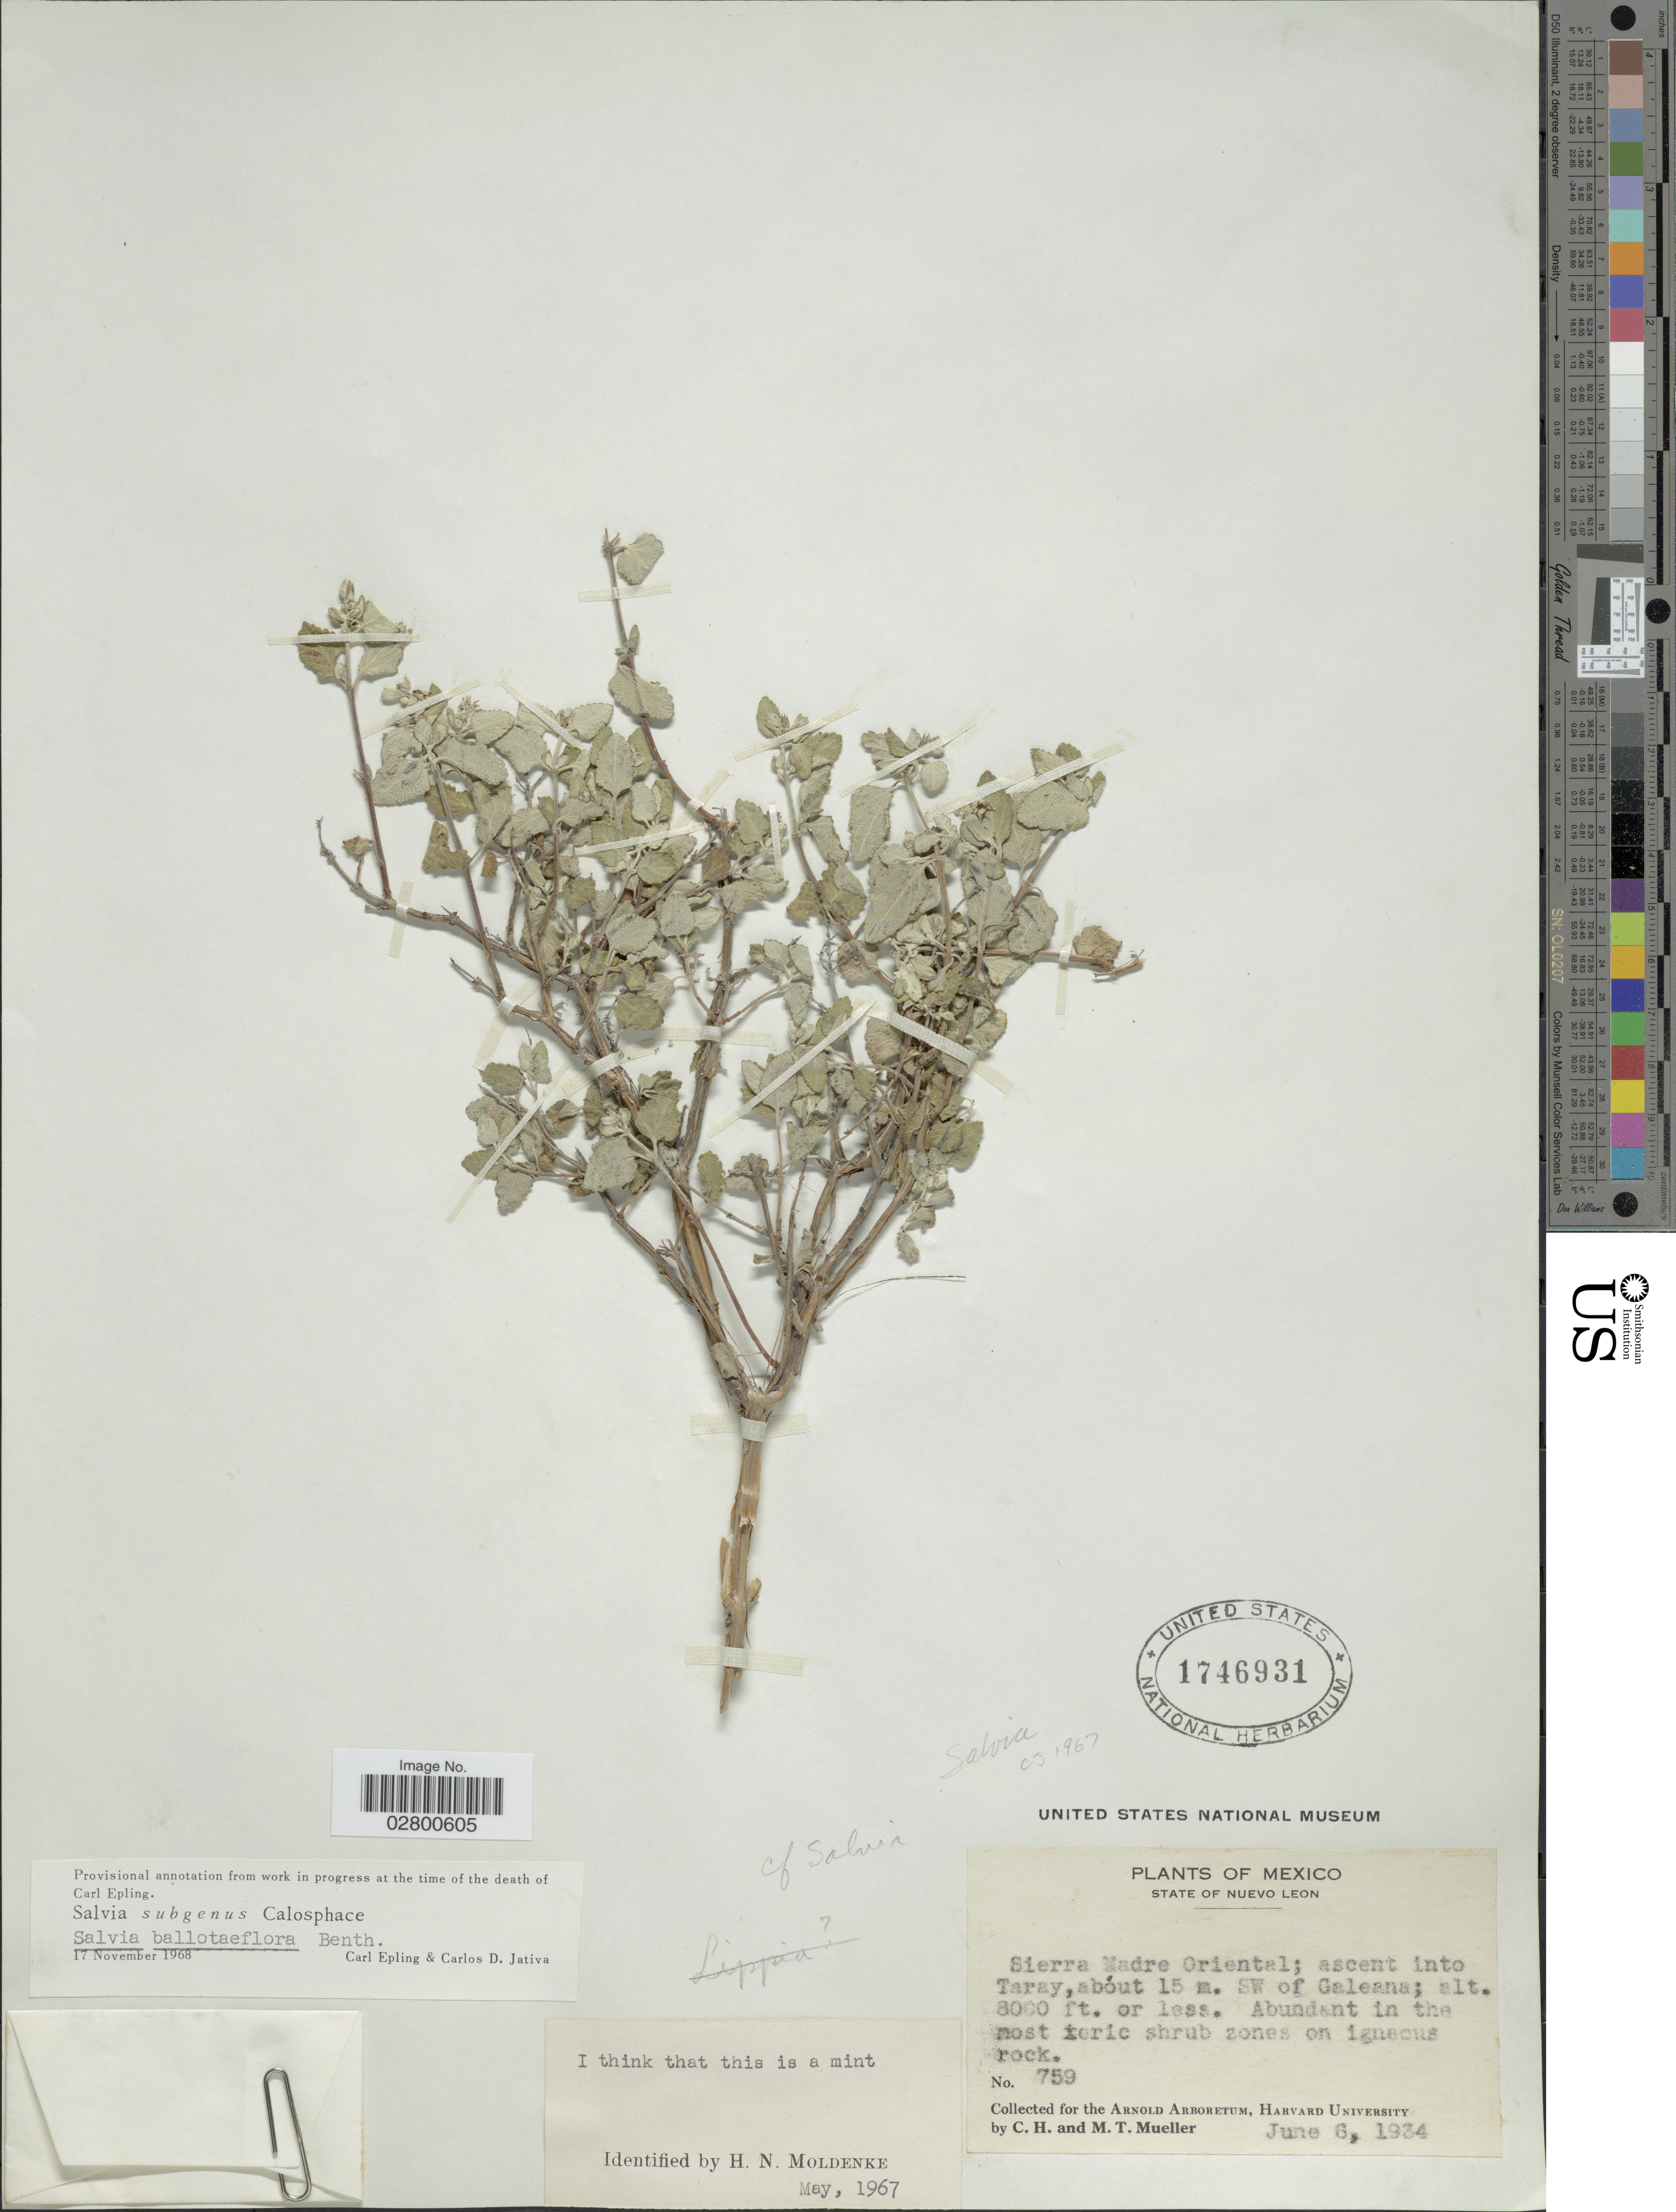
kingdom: Plantae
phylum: Tracheophyta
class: Magnoliopsida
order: Lamiales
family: Lamiaceae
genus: Salvia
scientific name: Salvia ballotiflora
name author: Benth.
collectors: C. H. Mueller & M. Mueller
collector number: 759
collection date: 1934-06-06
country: Mexico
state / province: Nuevo León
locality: Sierra Madre Oriental; ascent into Taray, abóut 15 m. SW of Galeana.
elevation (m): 2438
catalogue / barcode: US 1746931